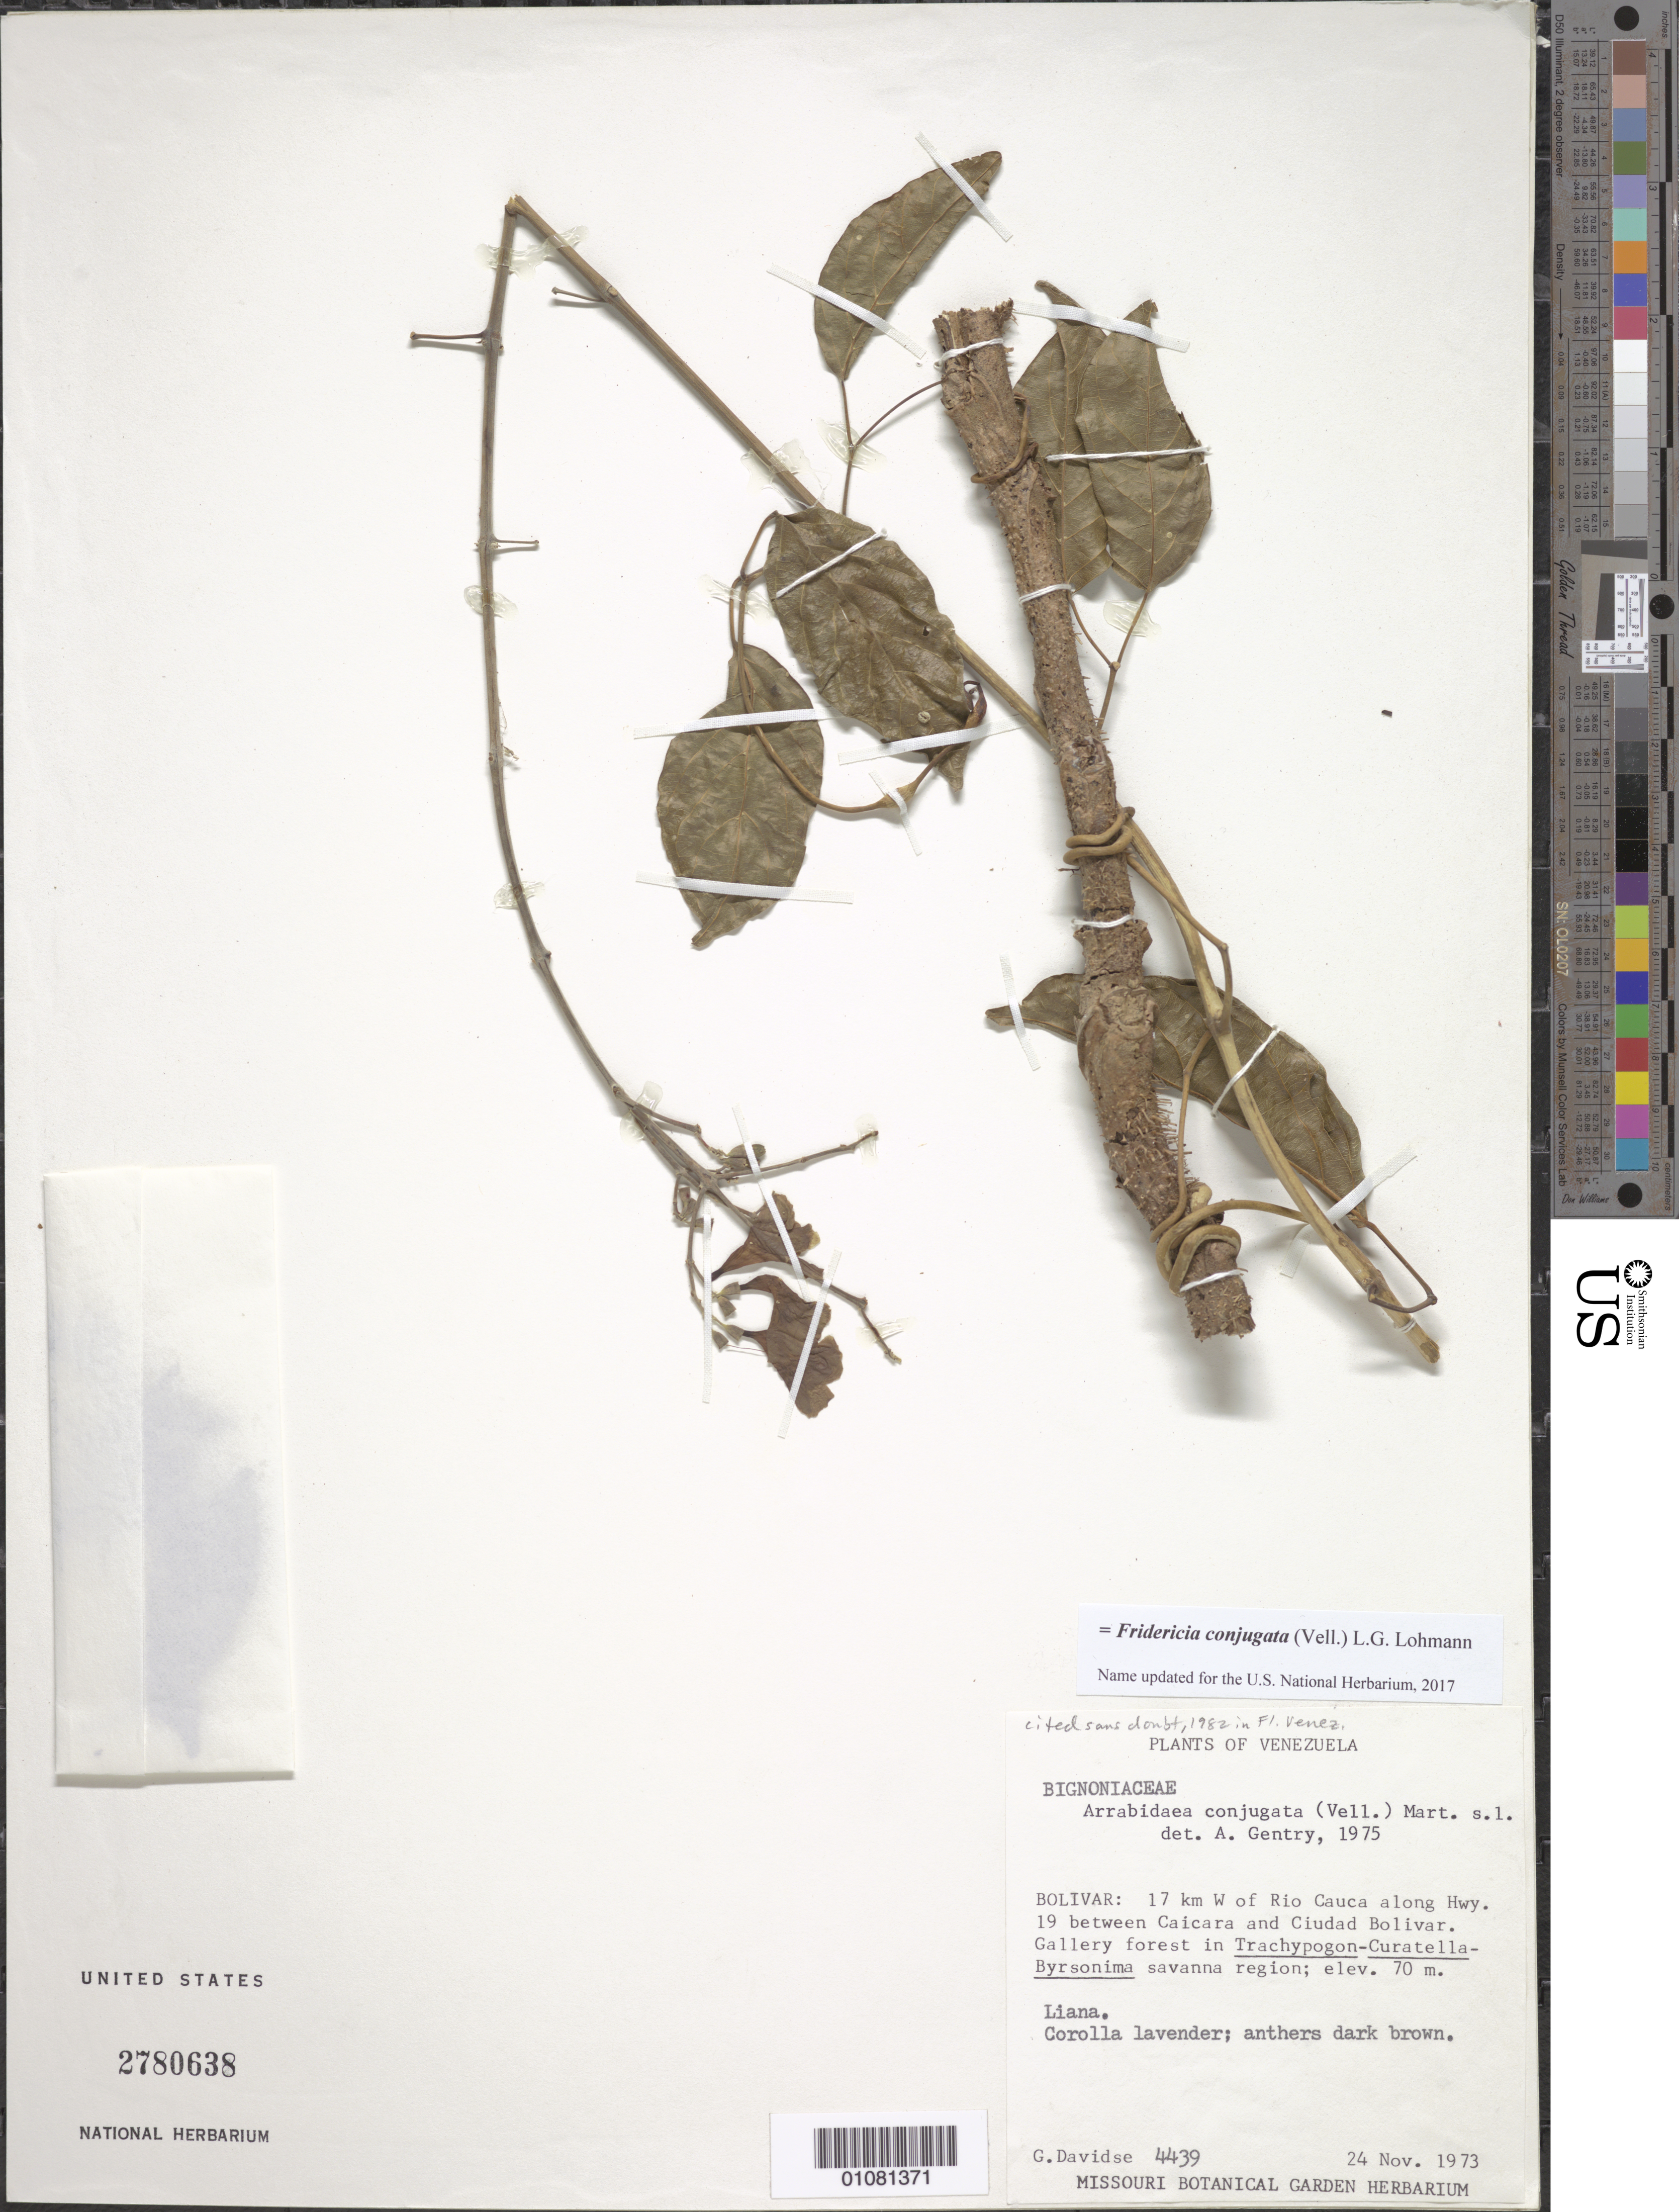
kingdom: Plantae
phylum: Tracheophyta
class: Magnoliopsida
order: Lamiales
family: Bignoniaceae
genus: Arrabidaea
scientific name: Arrabidaea conjugata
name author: (Vell.) Mart.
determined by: Gentry, A. H.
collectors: G. Davidse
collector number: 4439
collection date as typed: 24-Nov-73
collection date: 1973-11-24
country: Venezuela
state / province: Bolívar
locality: Caicara to Ciudad Bolívar, 17 km W of Río Caura along Hwy 19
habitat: Gallery forest in Trachypogon-Curatella-Byronima savanna region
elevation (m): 70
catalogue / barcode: US 2780638